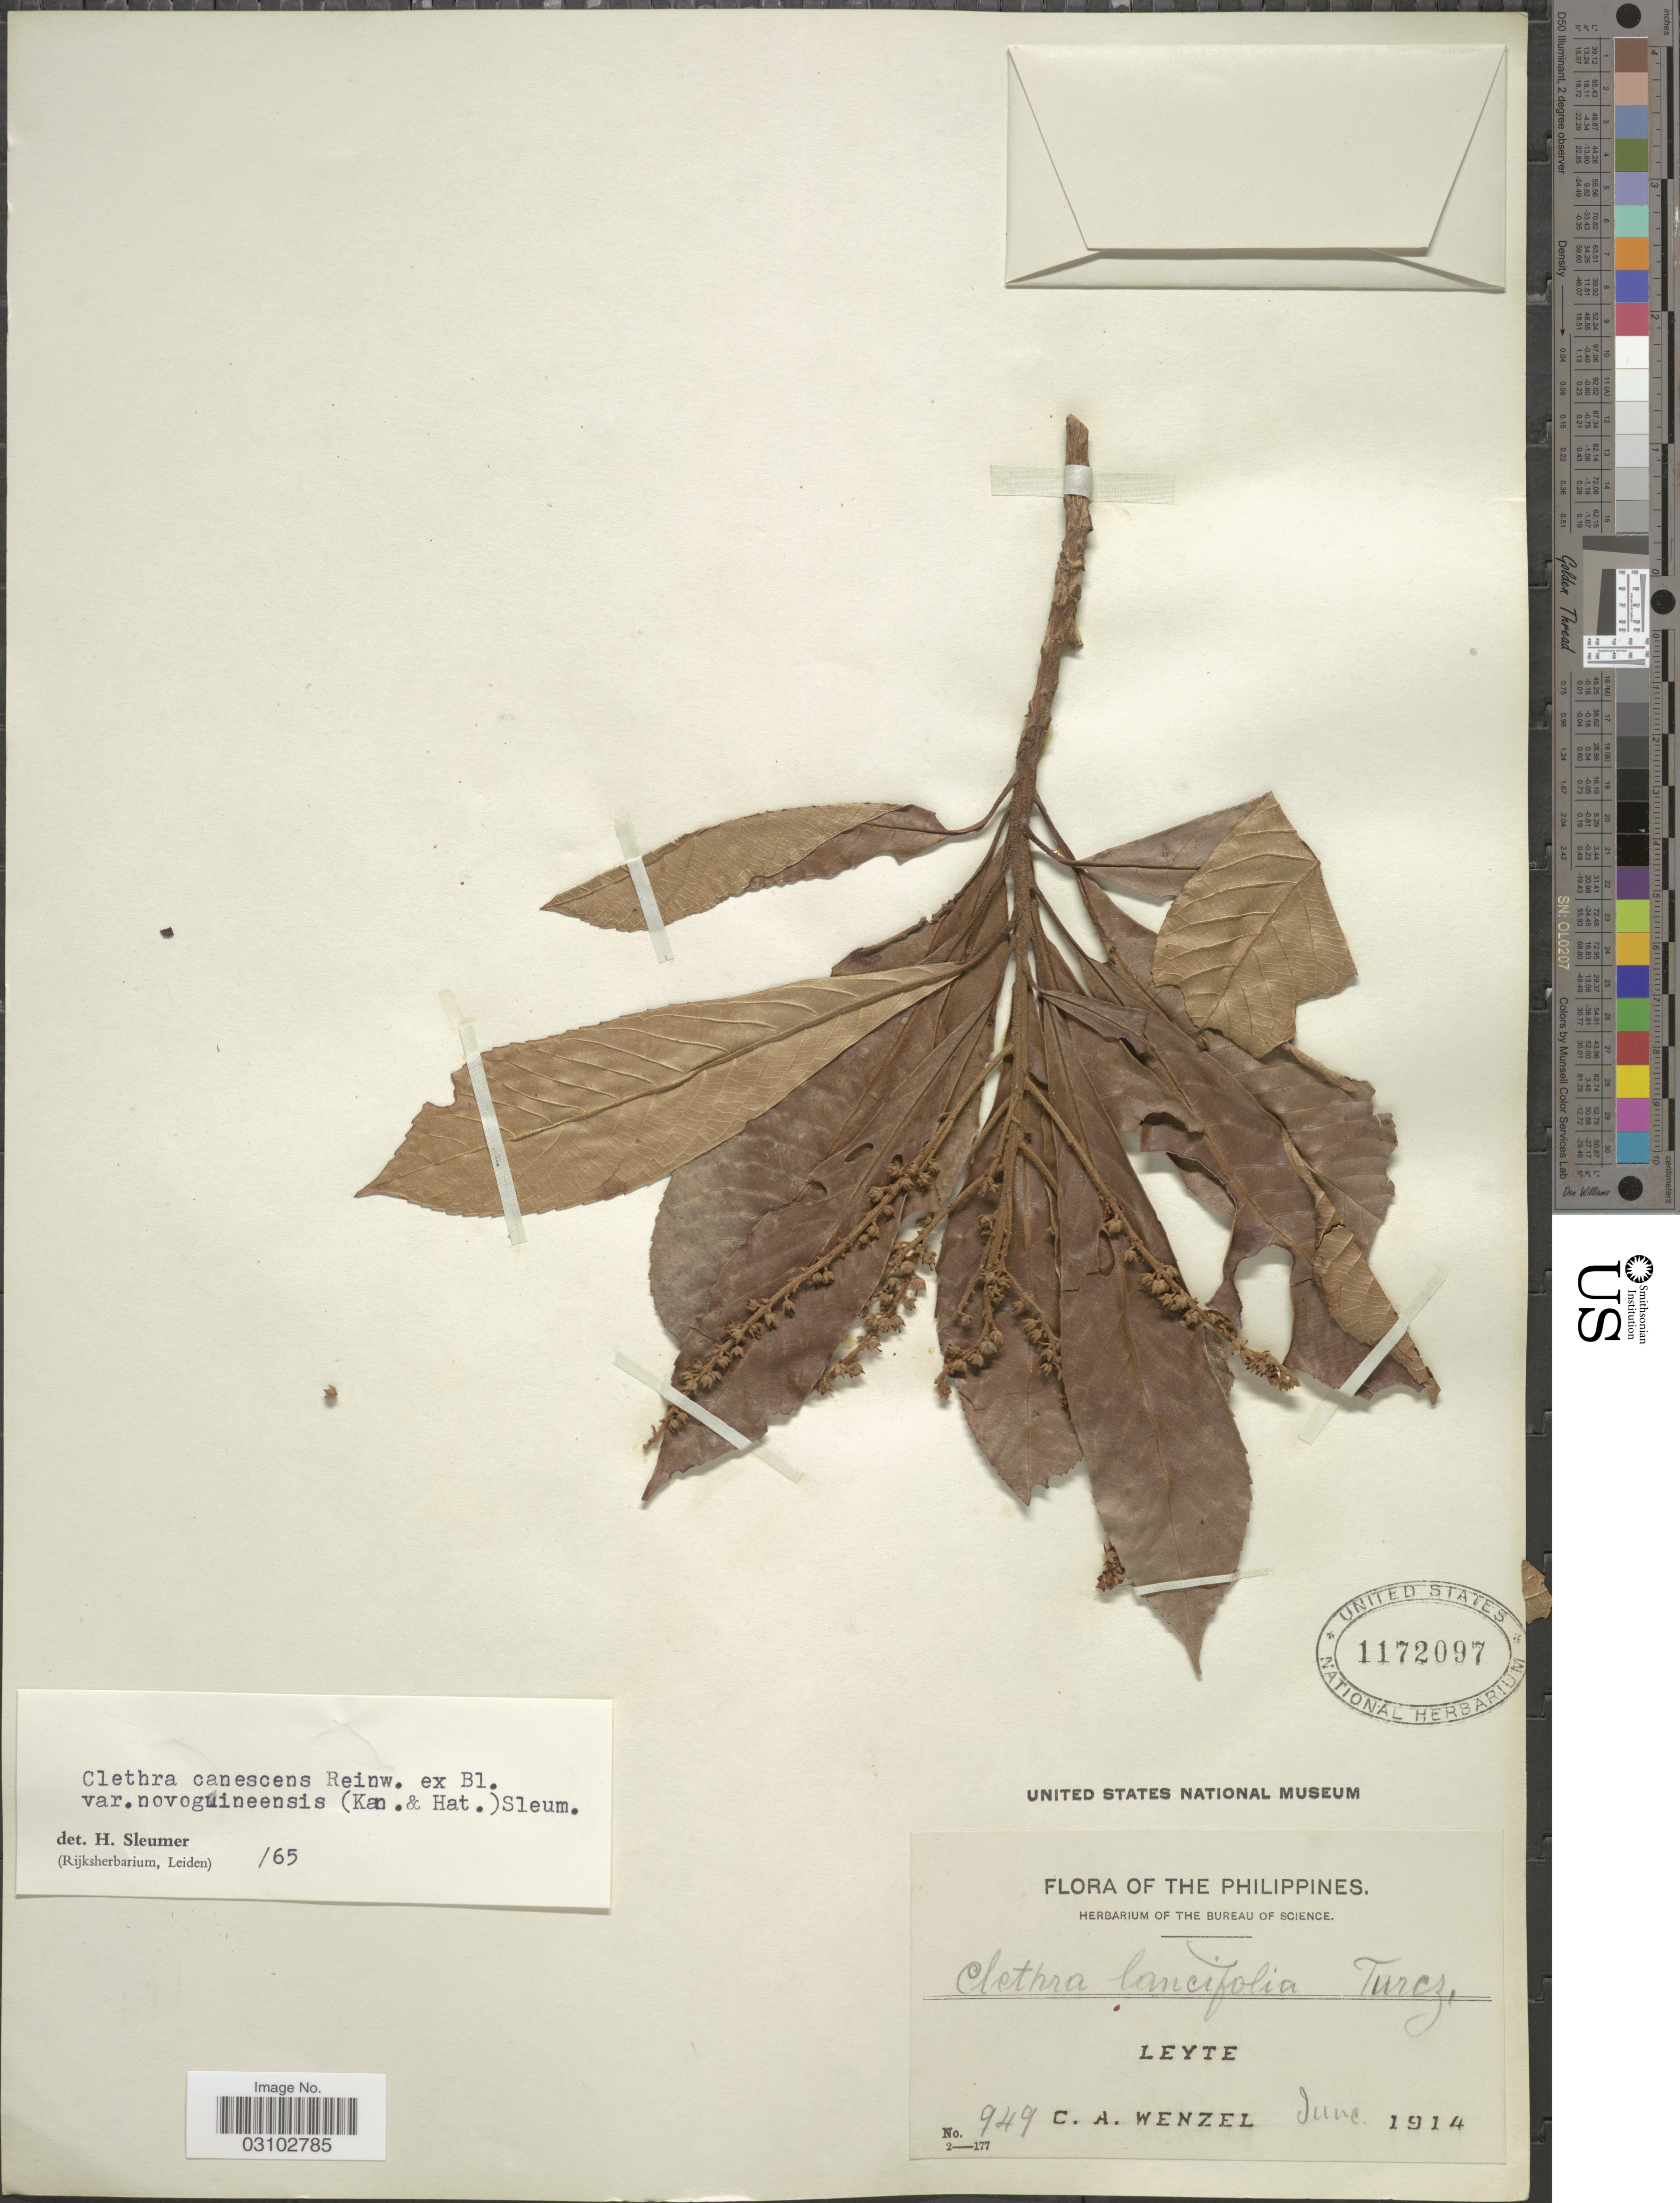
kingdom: Plantae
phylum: Tracheophyta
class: Magnoliopsida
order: Ericales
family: Clethraceae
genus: Clethra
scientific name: Clethra canescens var. novoguineensis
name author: (Kaneh. & Hatus.) Sleumer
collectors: C. Wenzel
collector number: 949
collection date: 1914-06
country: Philippines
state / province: Eastern Visayas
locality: Leyte.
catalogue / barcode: US 1172097